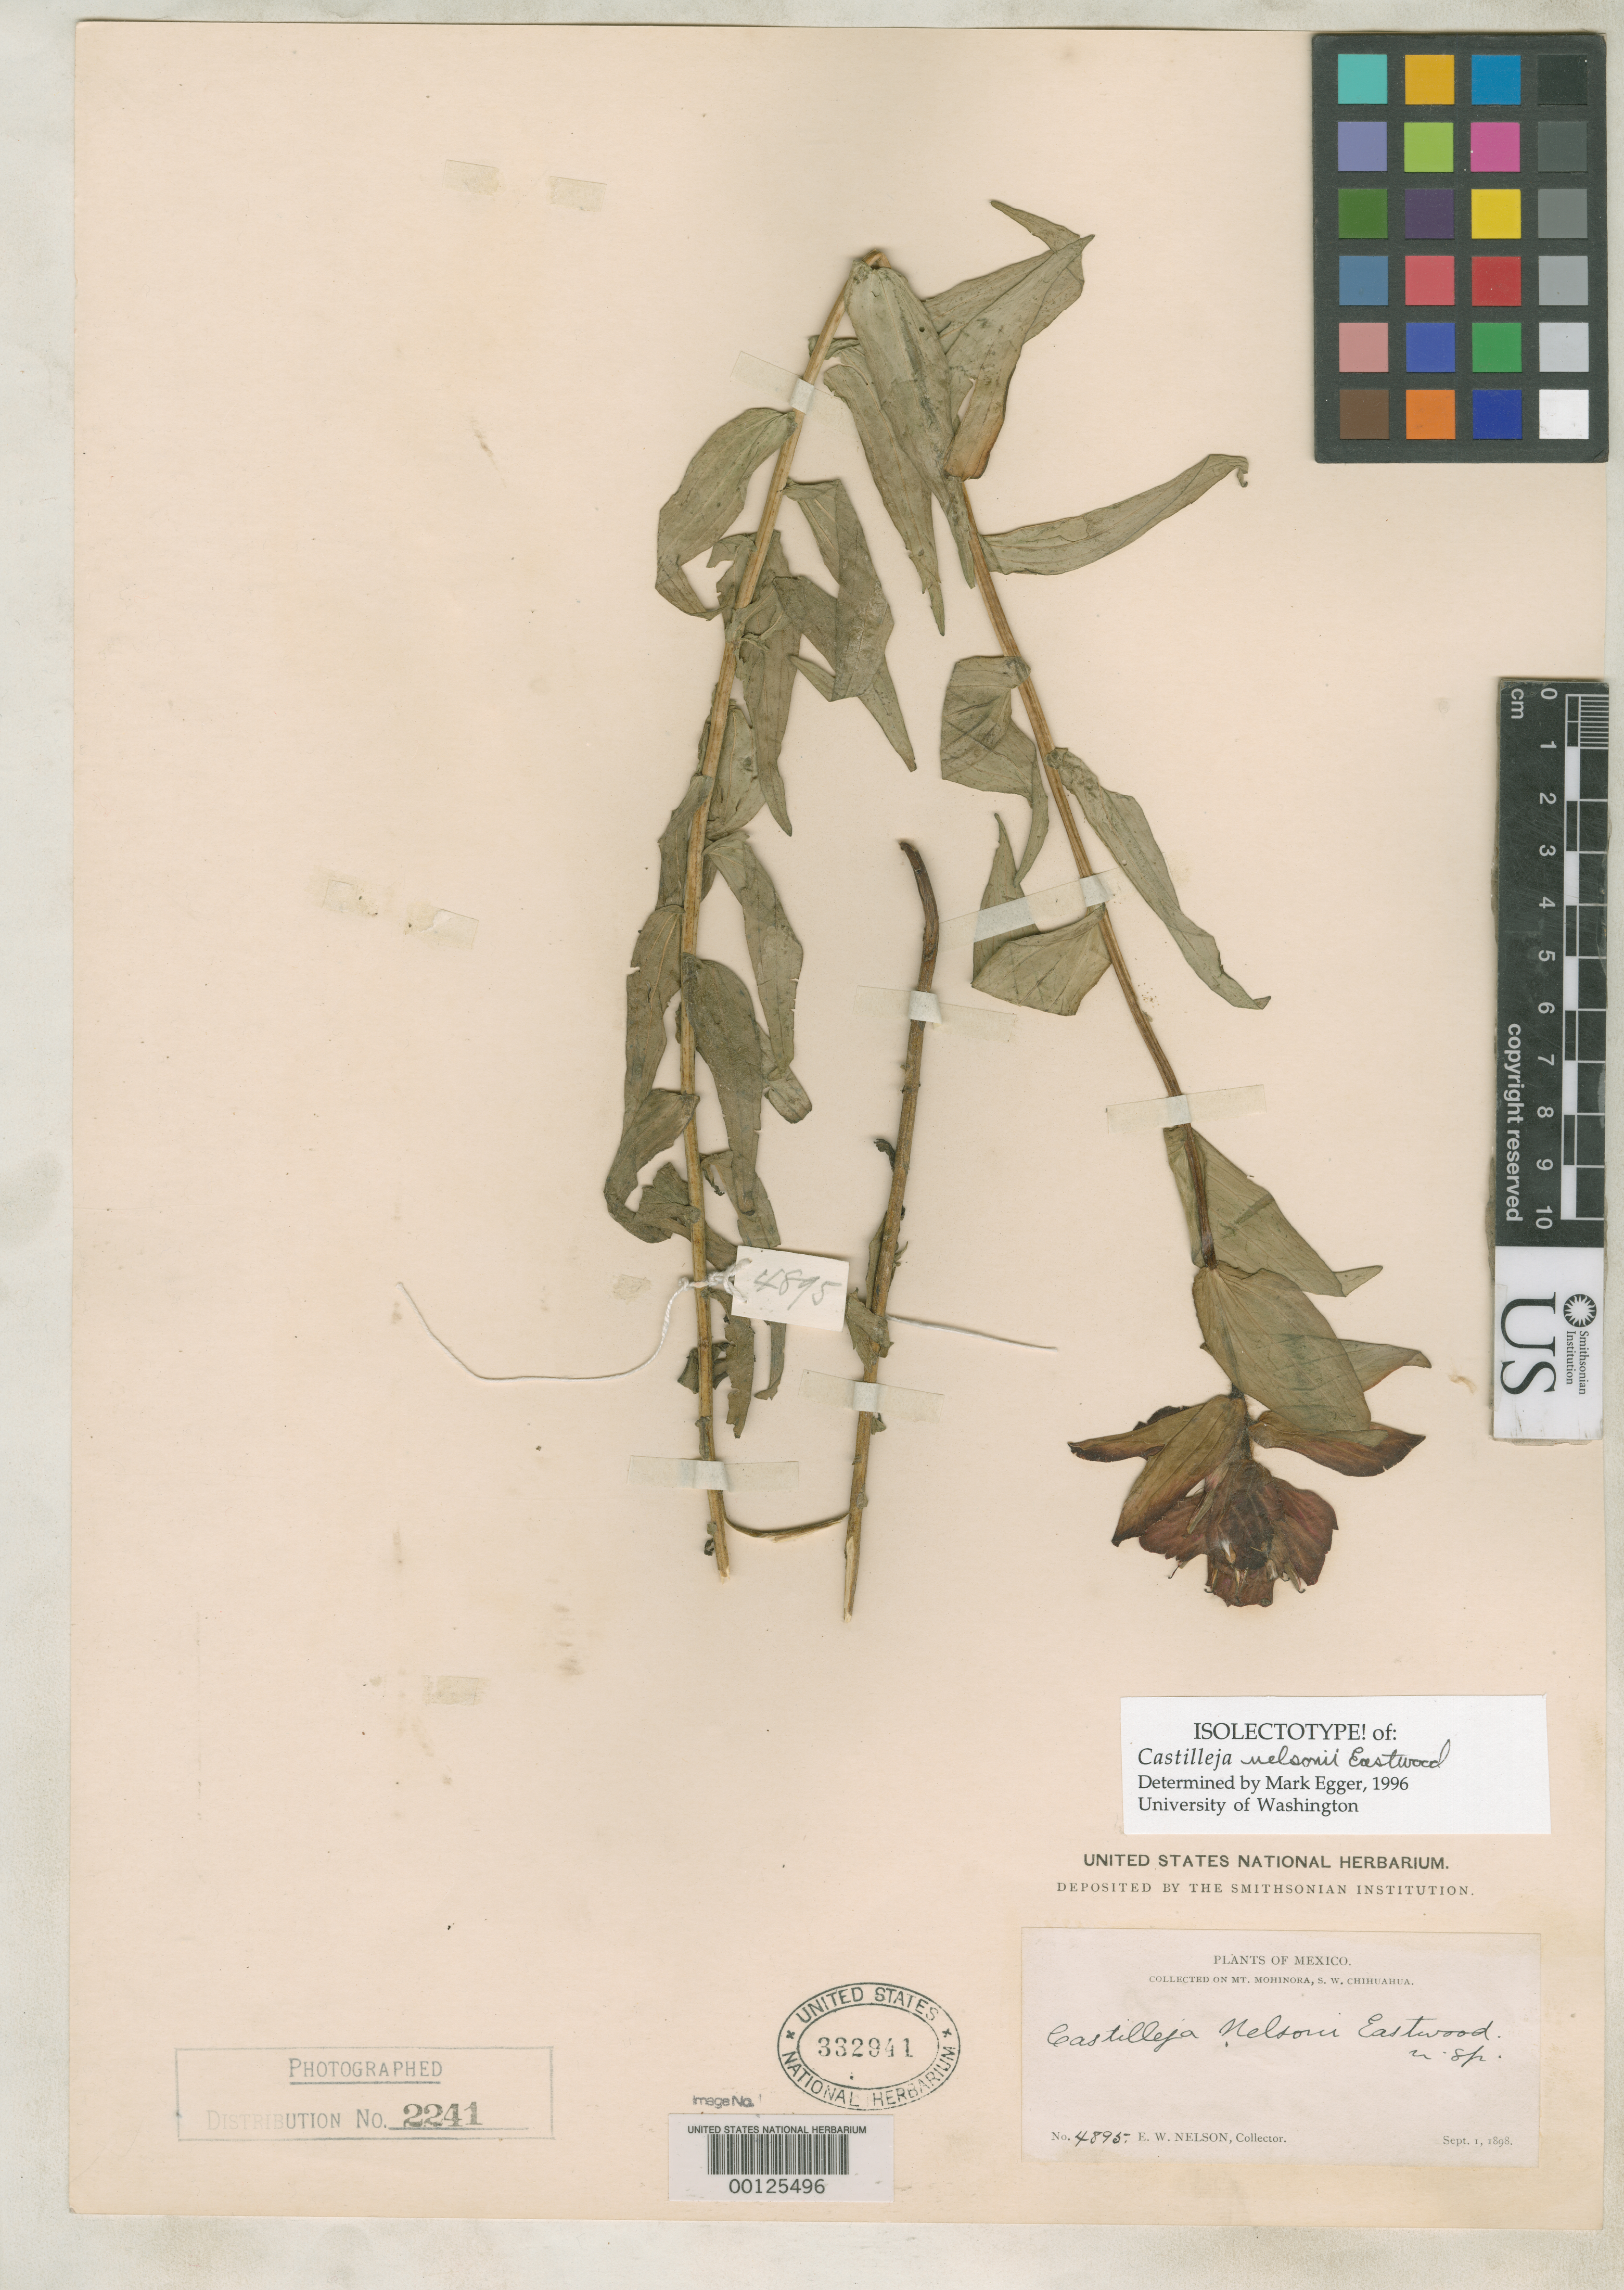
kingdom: Plantae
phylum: Tracheophyta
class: Magnoliopsida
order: Lamiales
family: Orobanchaceae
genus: Castilleja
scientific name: Castilleja nelsonii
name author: Eastw.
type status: Isotype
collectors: E. W. Nelson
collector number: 4895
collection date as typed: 01 Sep 1898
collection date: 1898-09-01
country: Mexico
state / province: Chihuahua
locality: Mount Mohinora.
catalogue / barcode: US 332941